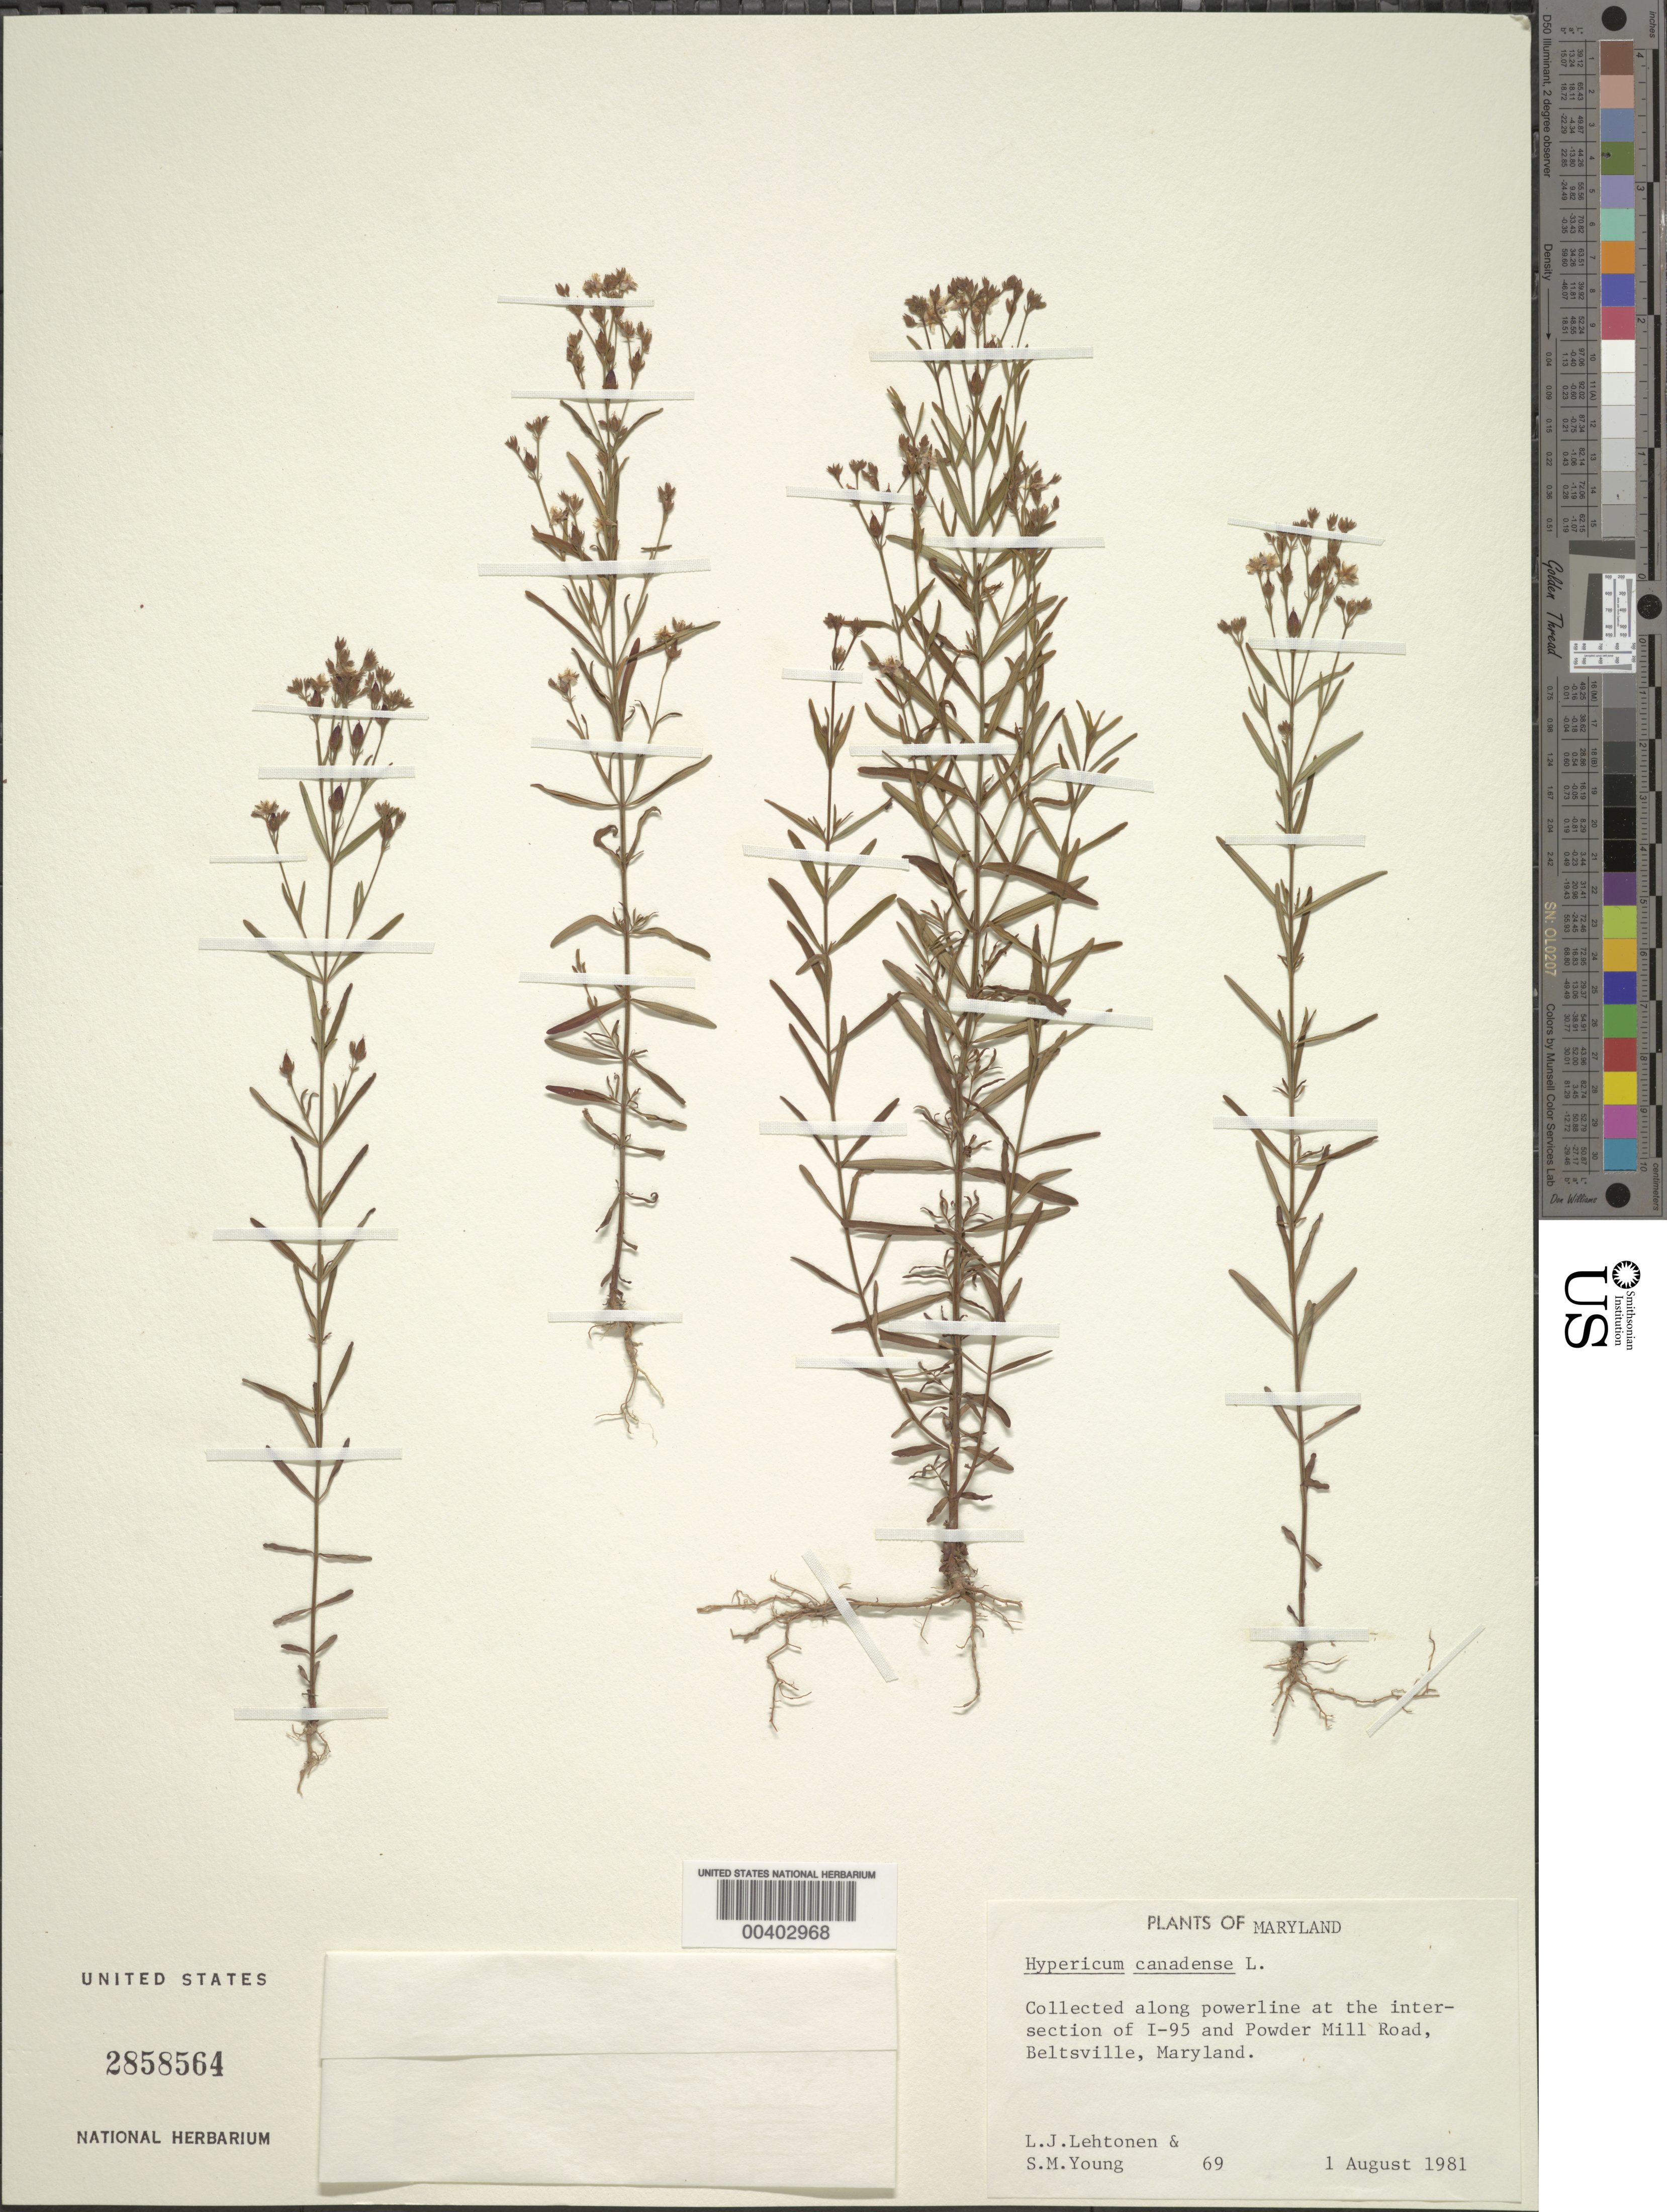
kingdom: Plantae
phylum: Tracheophyta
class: Magnoliopsida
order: Malpighiales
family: Hypericaceae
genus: Hypericum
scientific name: Hypericum canadense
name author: L.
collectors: L. Lehtonen & S. Young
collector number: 69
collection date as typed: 01 Aug 1981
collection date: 1981-08-01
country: United States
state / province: Maryland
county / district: Prince George's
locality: intersection I-95 and Powdermill Road Road, Beltsville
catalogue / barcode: US 2858564